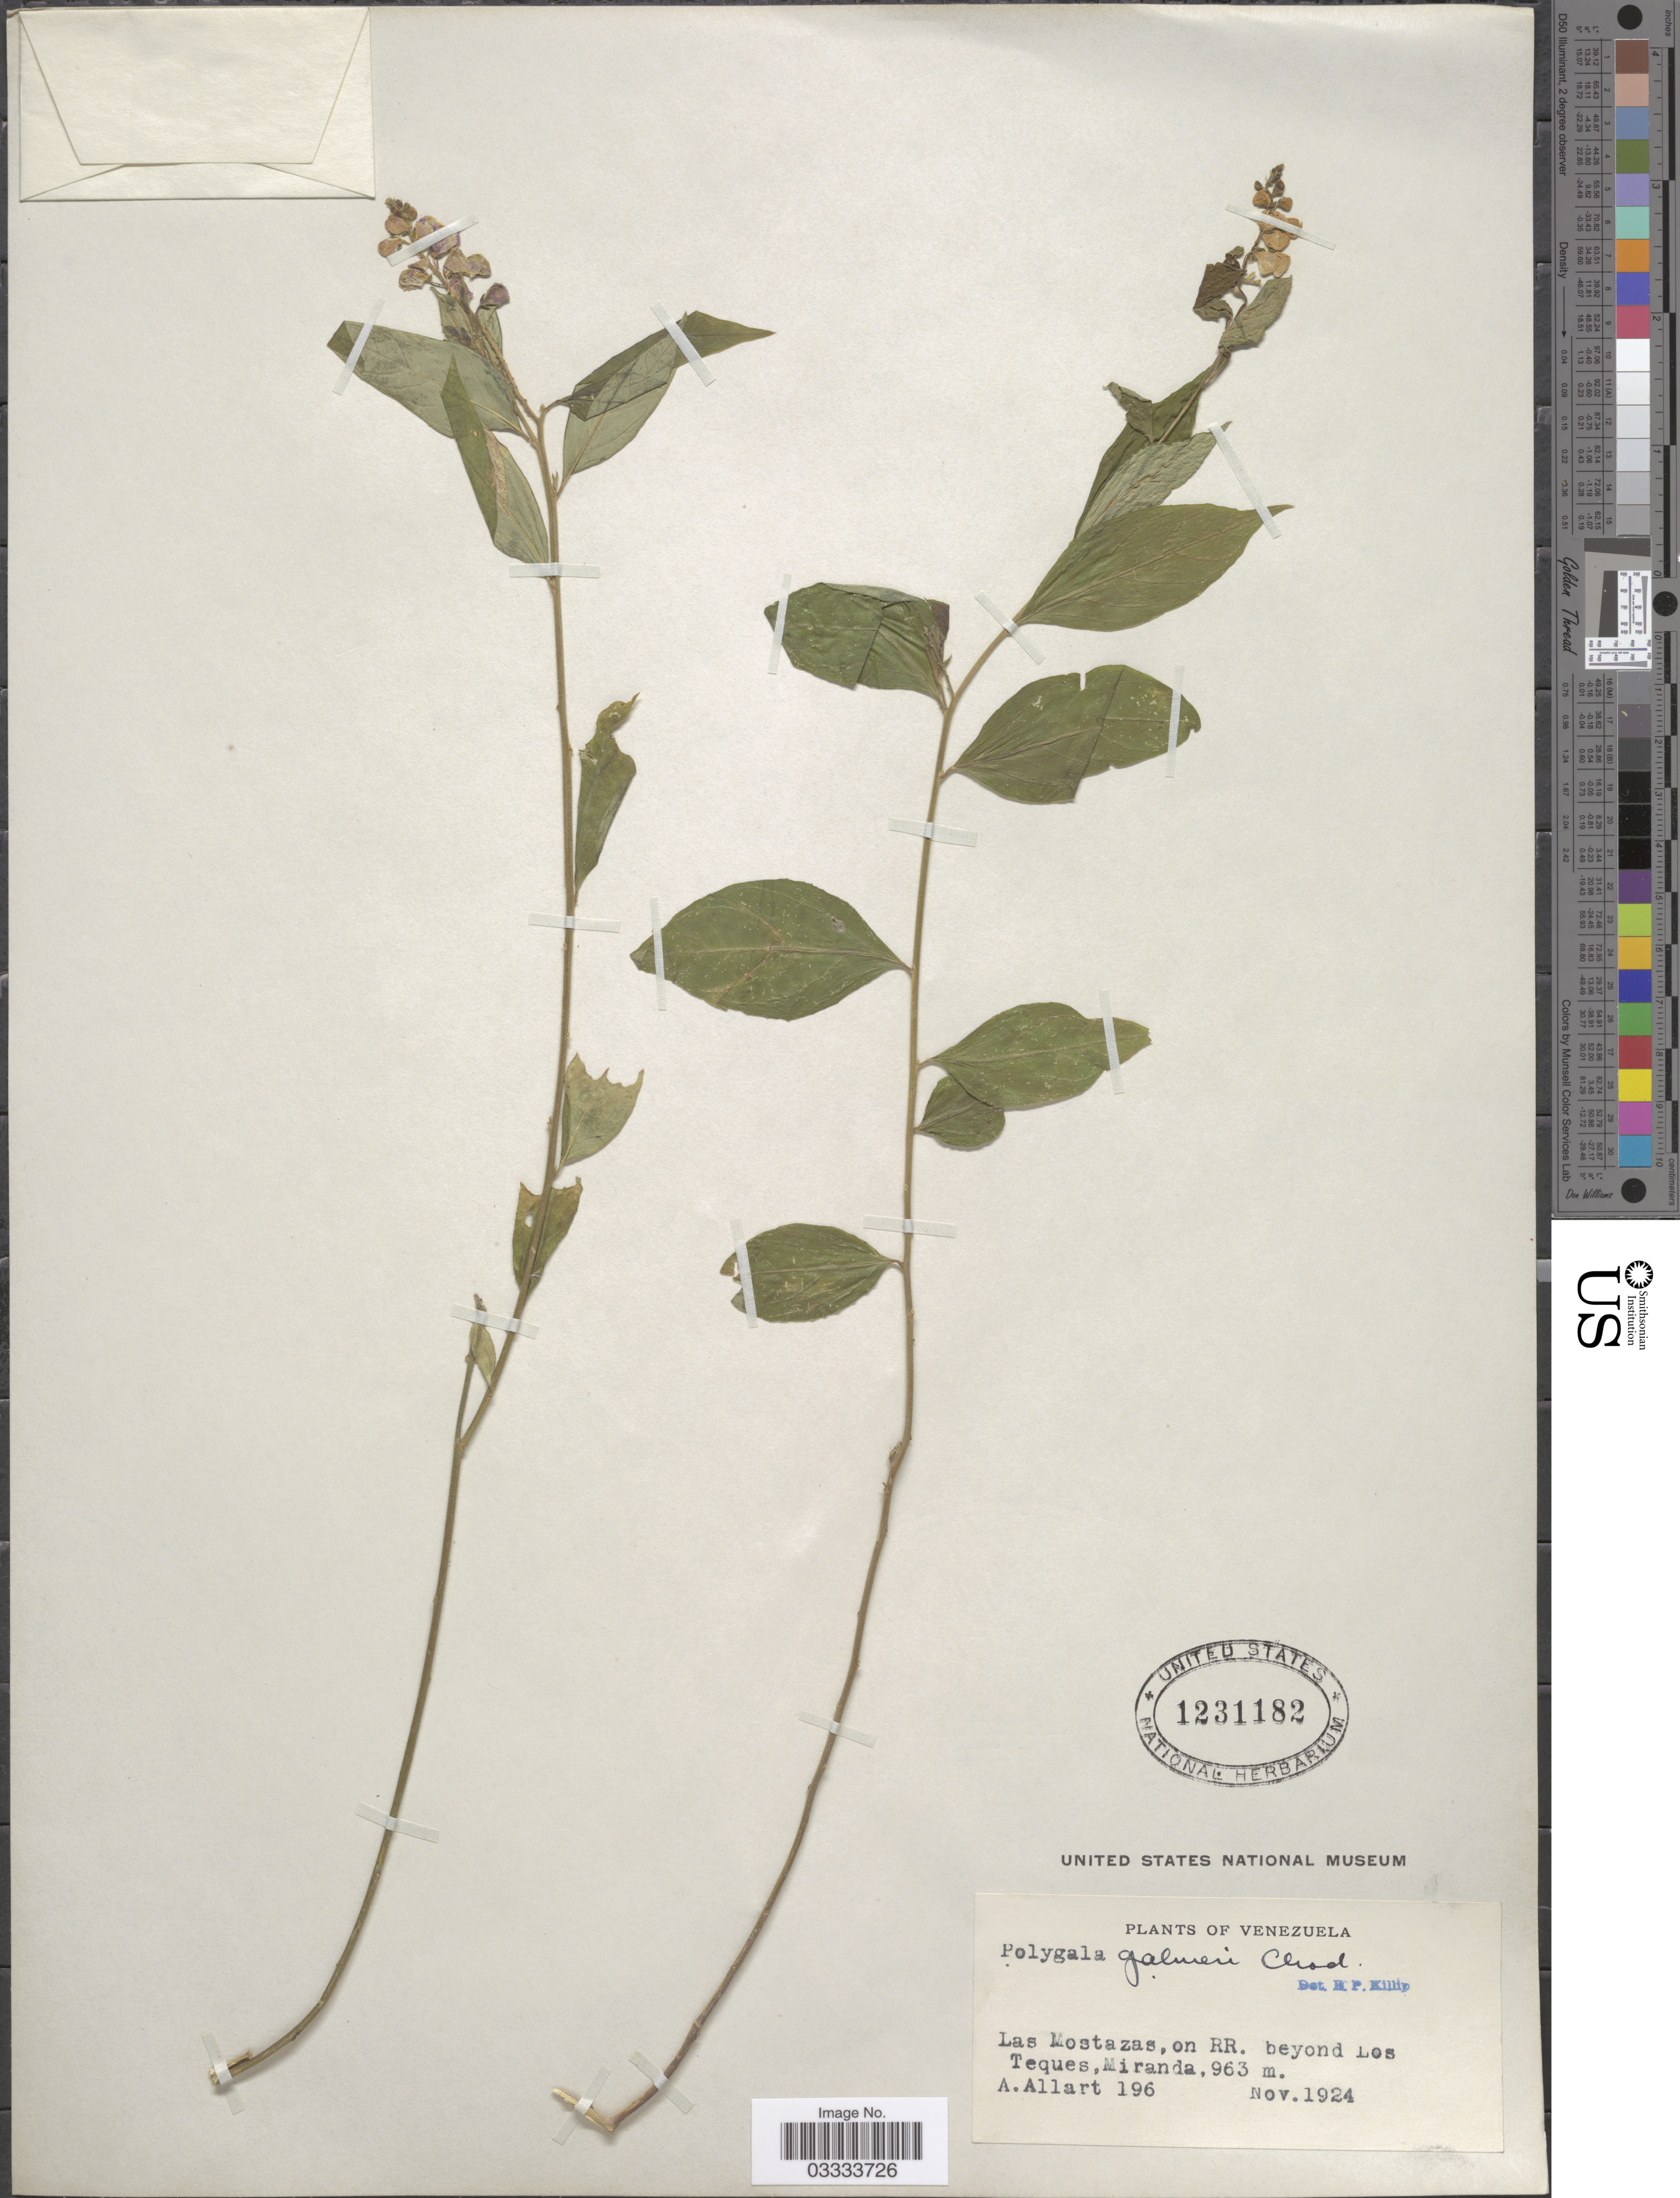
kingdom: Plantae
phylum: Tracheophyta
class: Magnoliopsida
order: Fabales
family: Polygalaceae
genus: Asemeia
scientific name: Asemeia galmeri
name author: (Chodat) J.F.B. Pastore & J.R. Abbott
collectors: A. Allart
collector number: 196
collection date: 1924-11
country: Venezuela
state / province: Miranda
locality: Las Mostazas, on RR, beyond Los Teques.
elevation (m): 963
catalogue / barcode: US 1231182